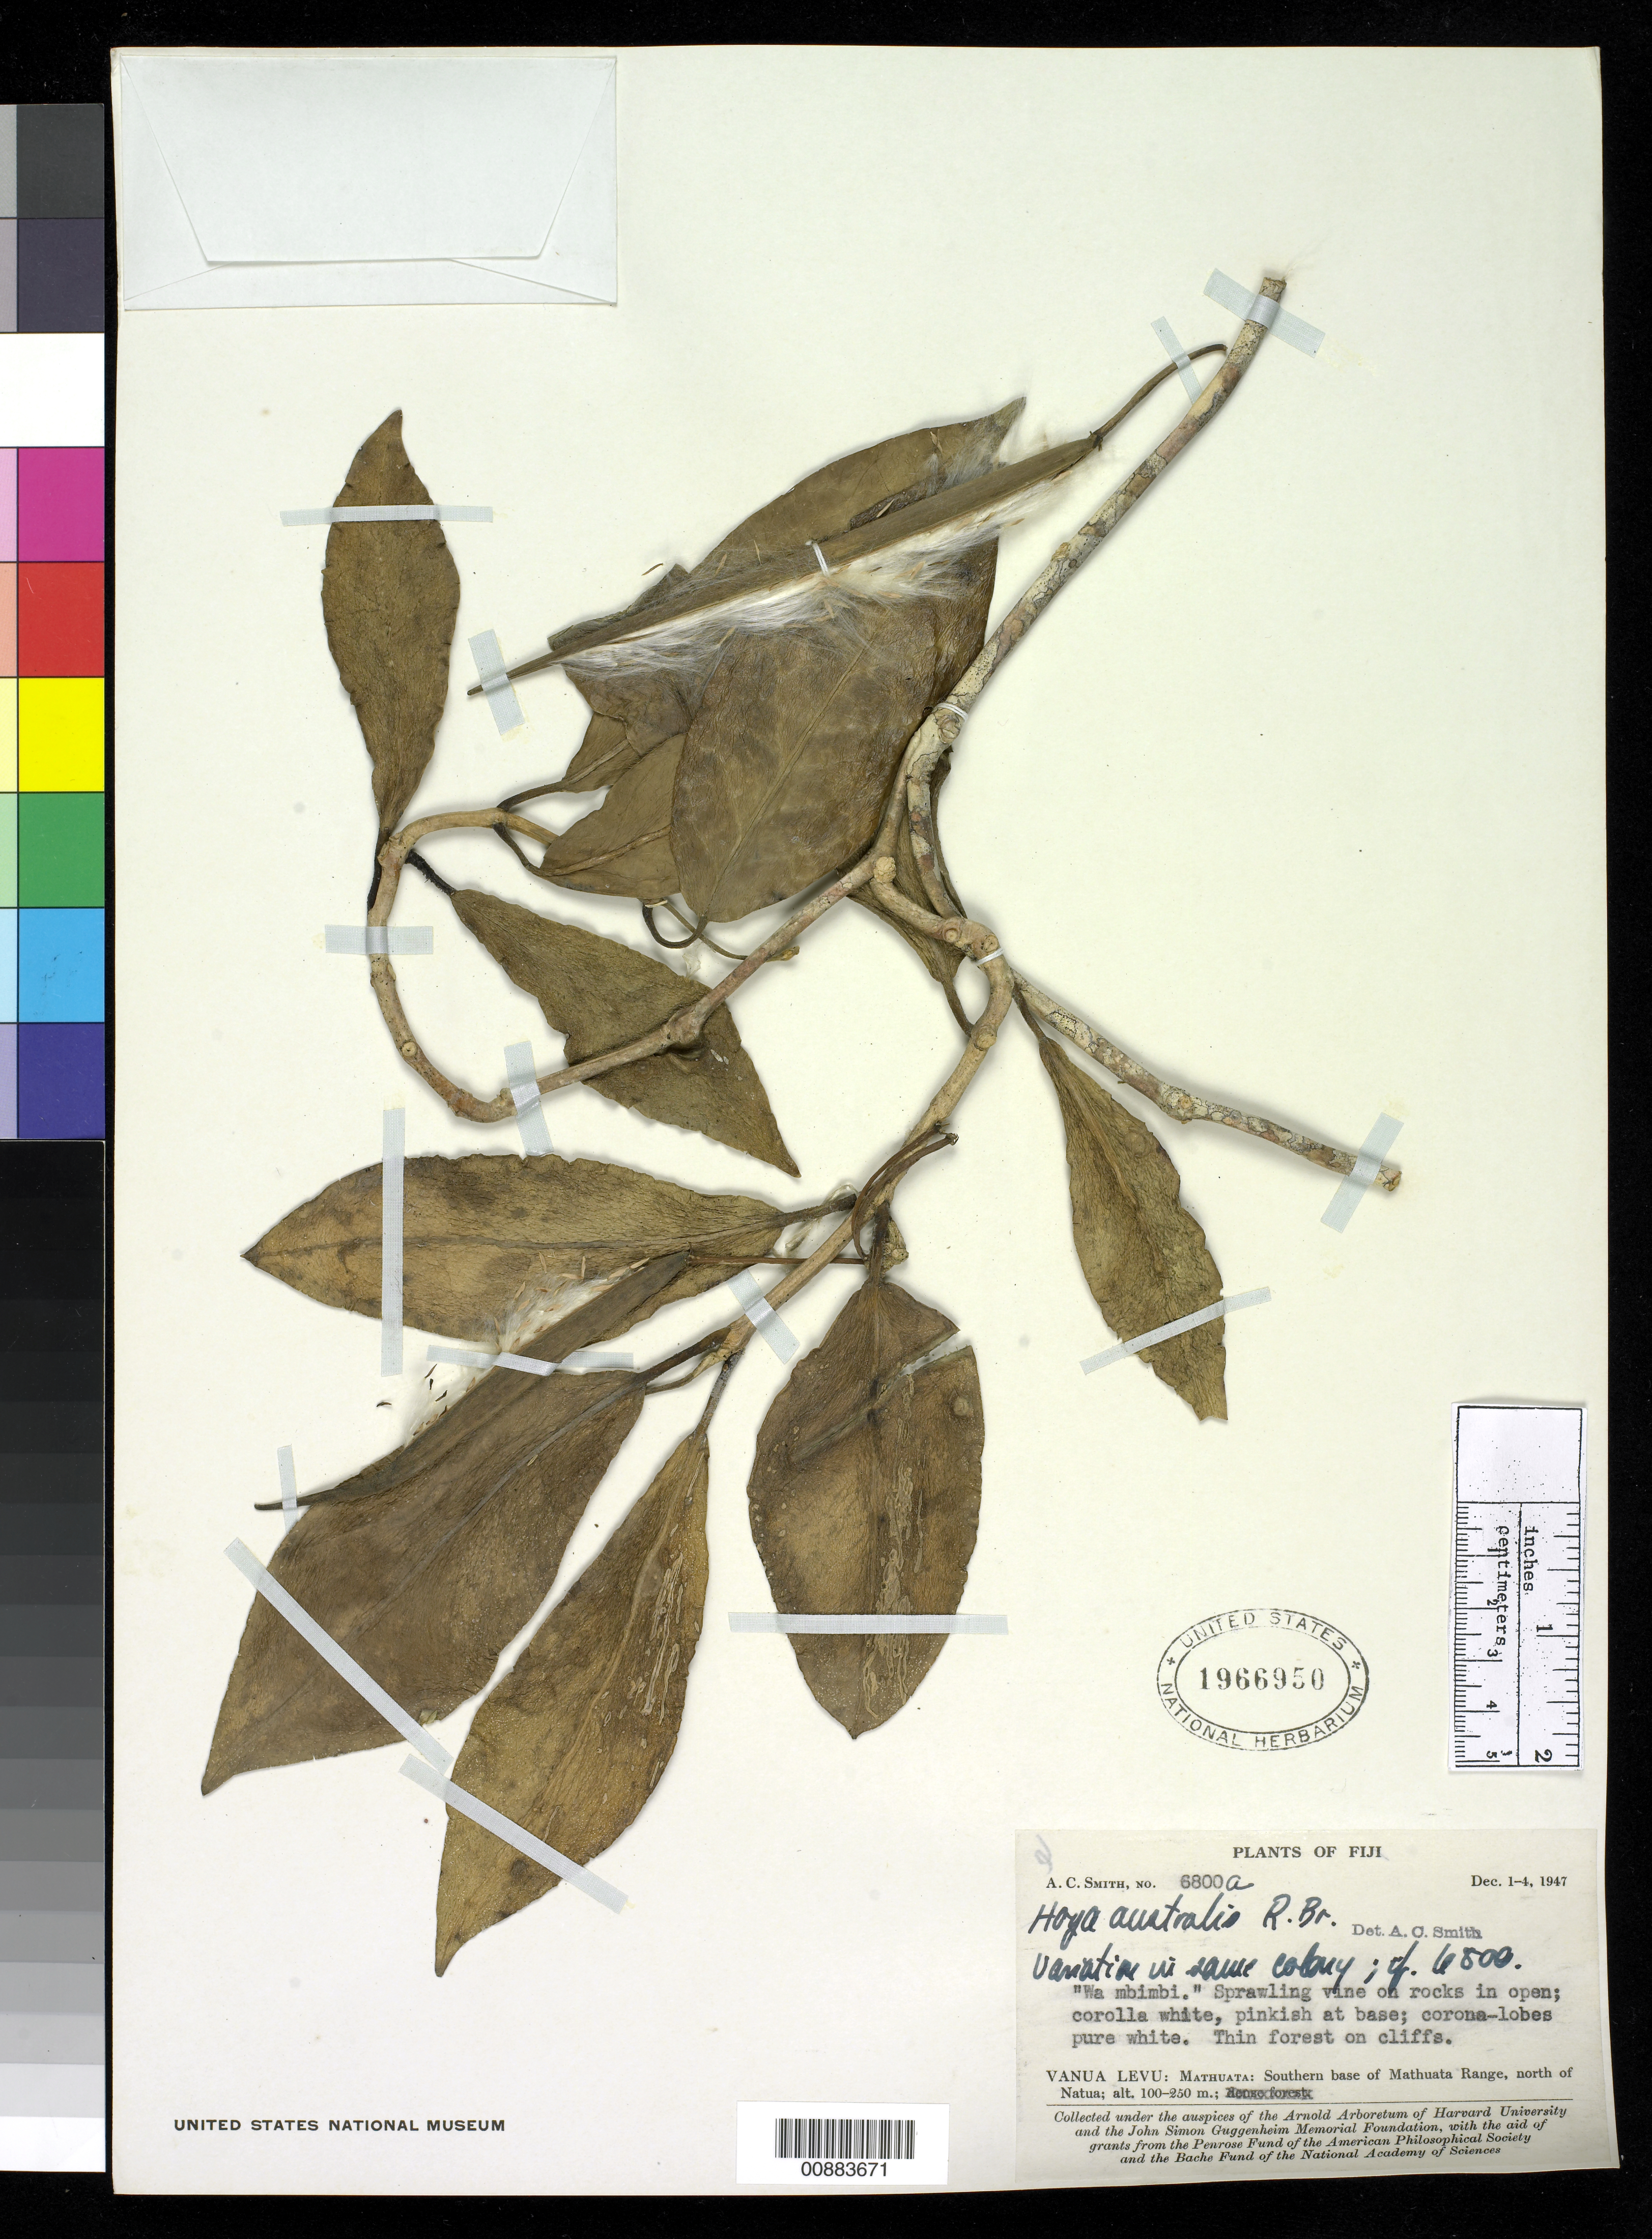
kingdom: Plantae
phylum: Tracheophyta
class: Magnoliopsida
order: Gentianales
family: Apocynaceae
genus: Hoya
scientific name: Hoya australis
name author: R. Br. ex J. Traill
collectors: C. A. Smith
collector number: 6800 A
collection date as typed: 01 Dec 1947 to 04 Dec 1947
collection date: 1947-12-01/1947-12-04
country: Fiji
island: Vanua Levu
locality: Southern base of Mathuata Range, N of Natua. (Mathuata)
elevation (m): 100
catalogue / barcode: US 1966950